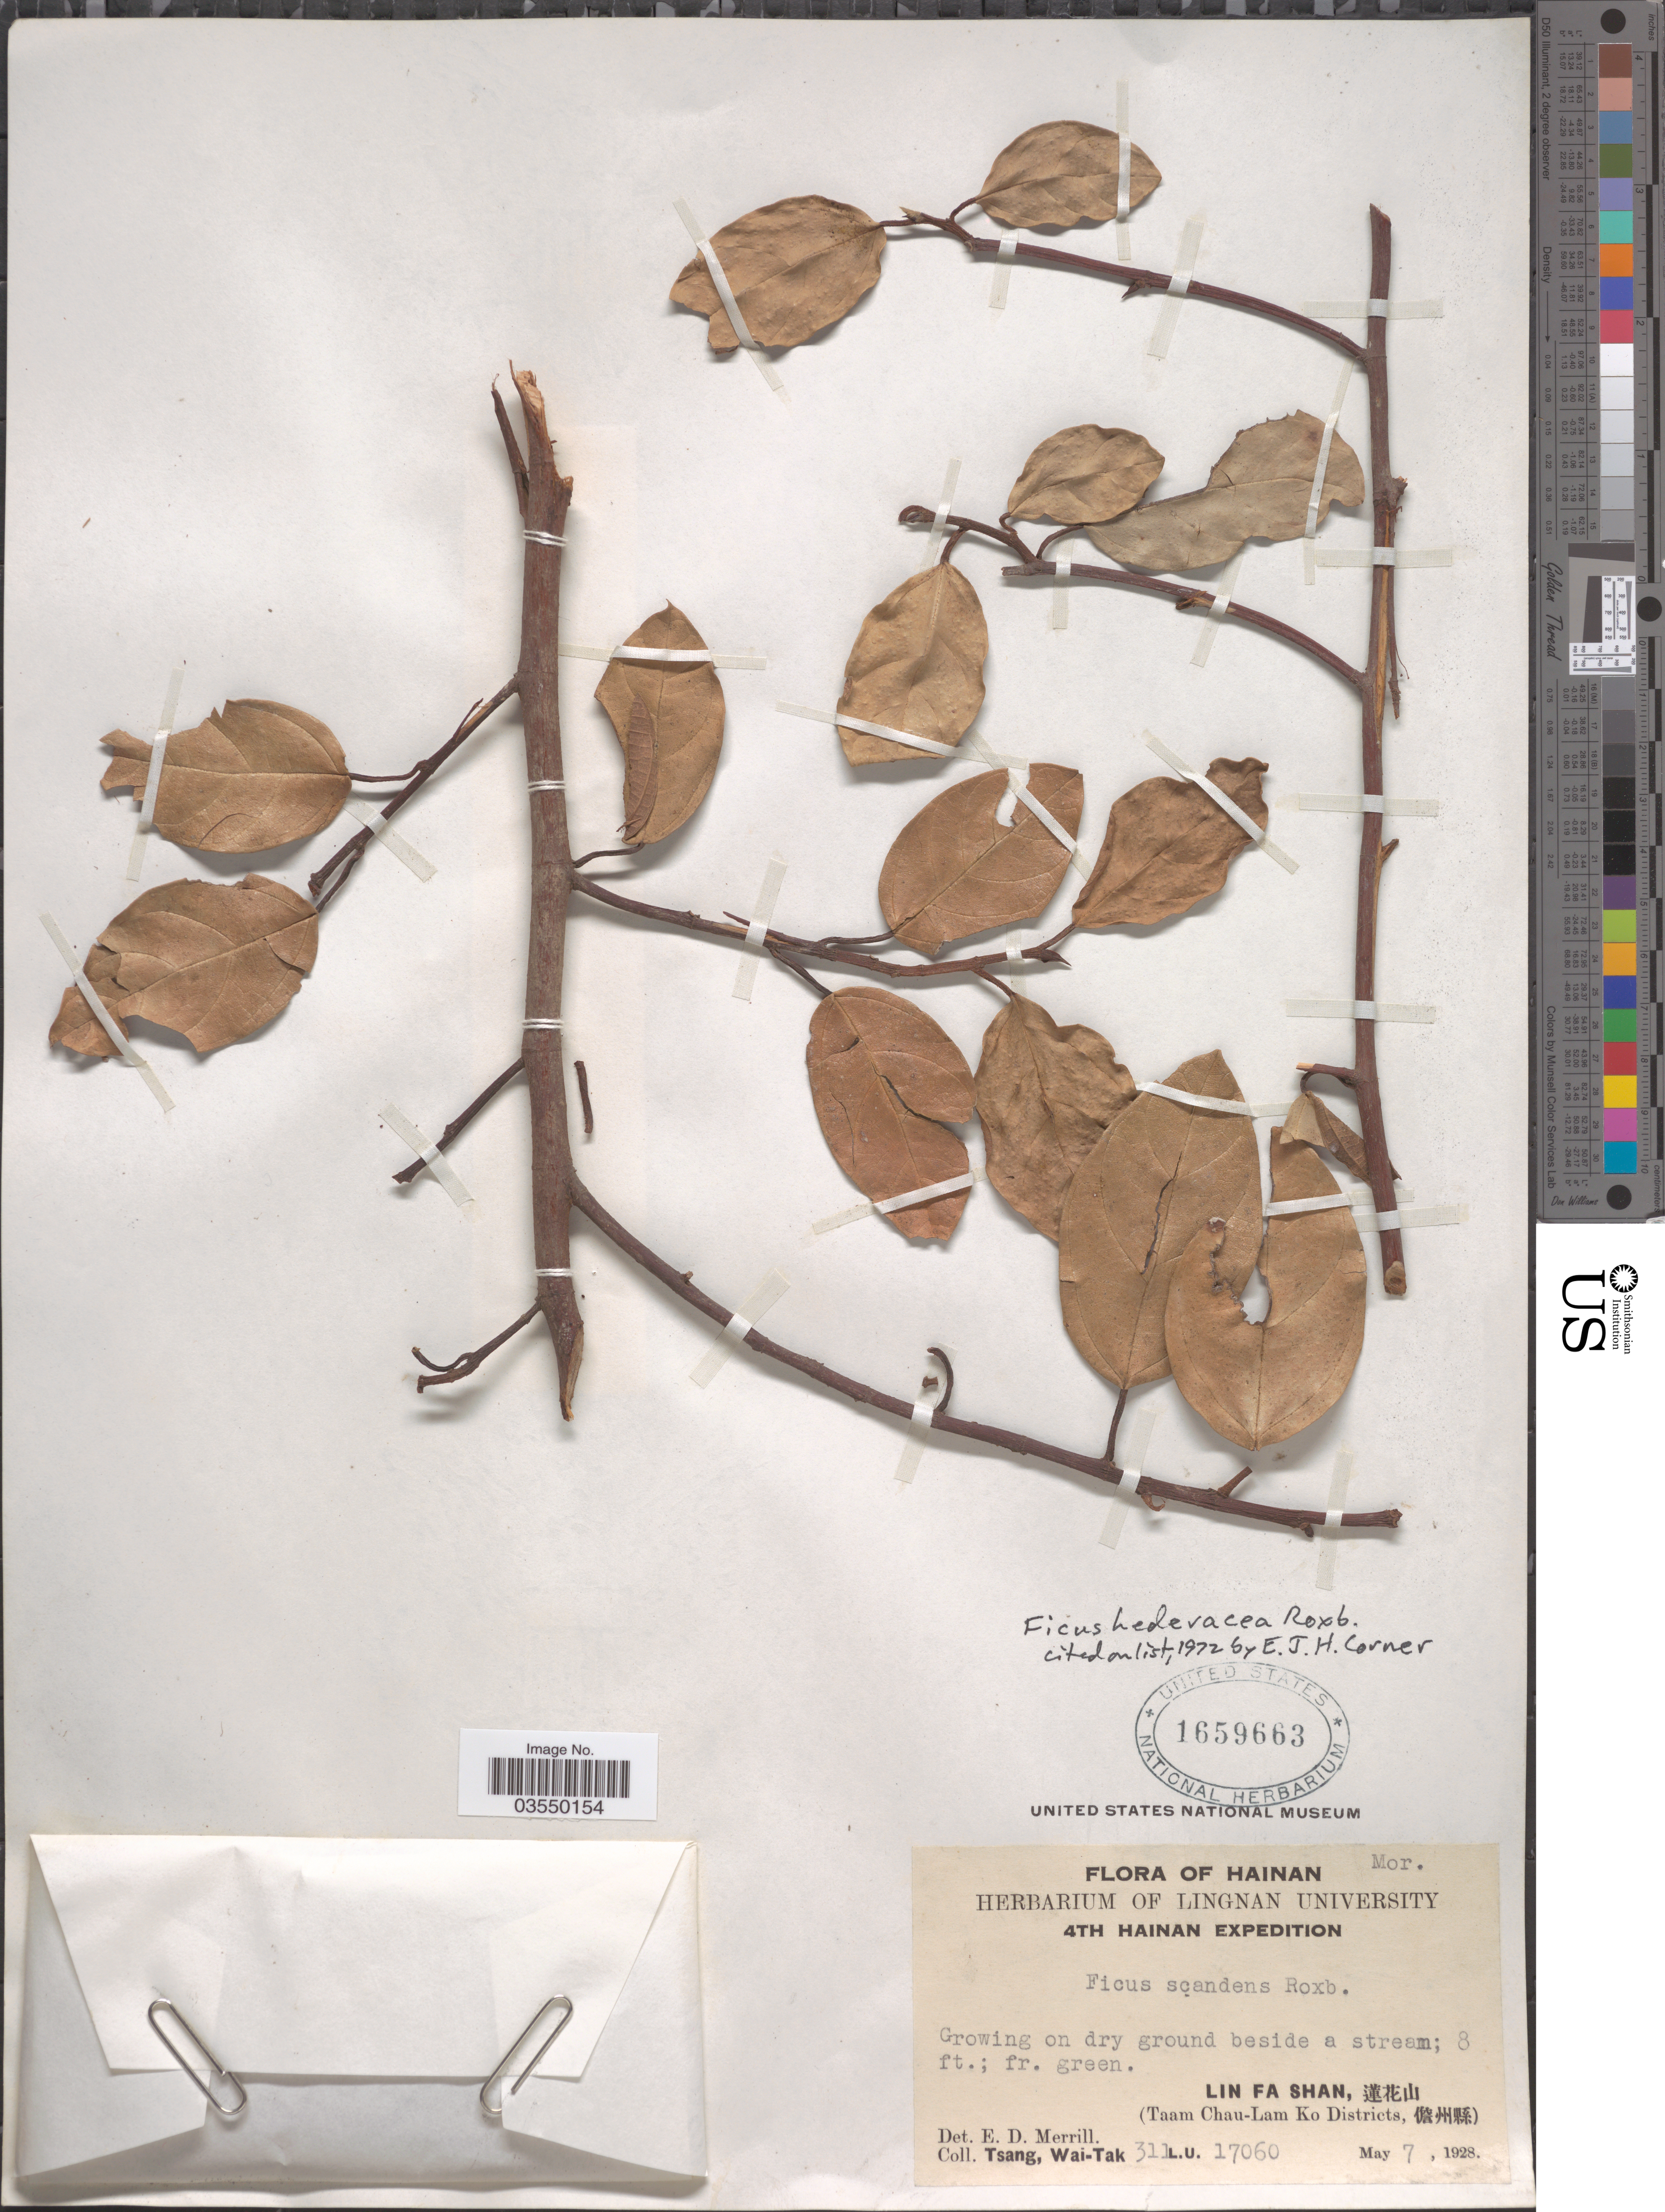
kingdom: Plantae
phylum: Tracheophyta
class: Magnoliopsida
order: Rosales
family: Moraceae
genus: Ficus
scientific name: Ficus hederacea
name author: Roxb.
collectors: W. T. Tsang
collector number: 311L.U.17060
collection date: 1928-05-07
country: China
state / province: Hainan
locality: Lin Fa Shan, X. (Taam Chau-Lam Ko Districts, X).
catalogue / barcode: US 1659663